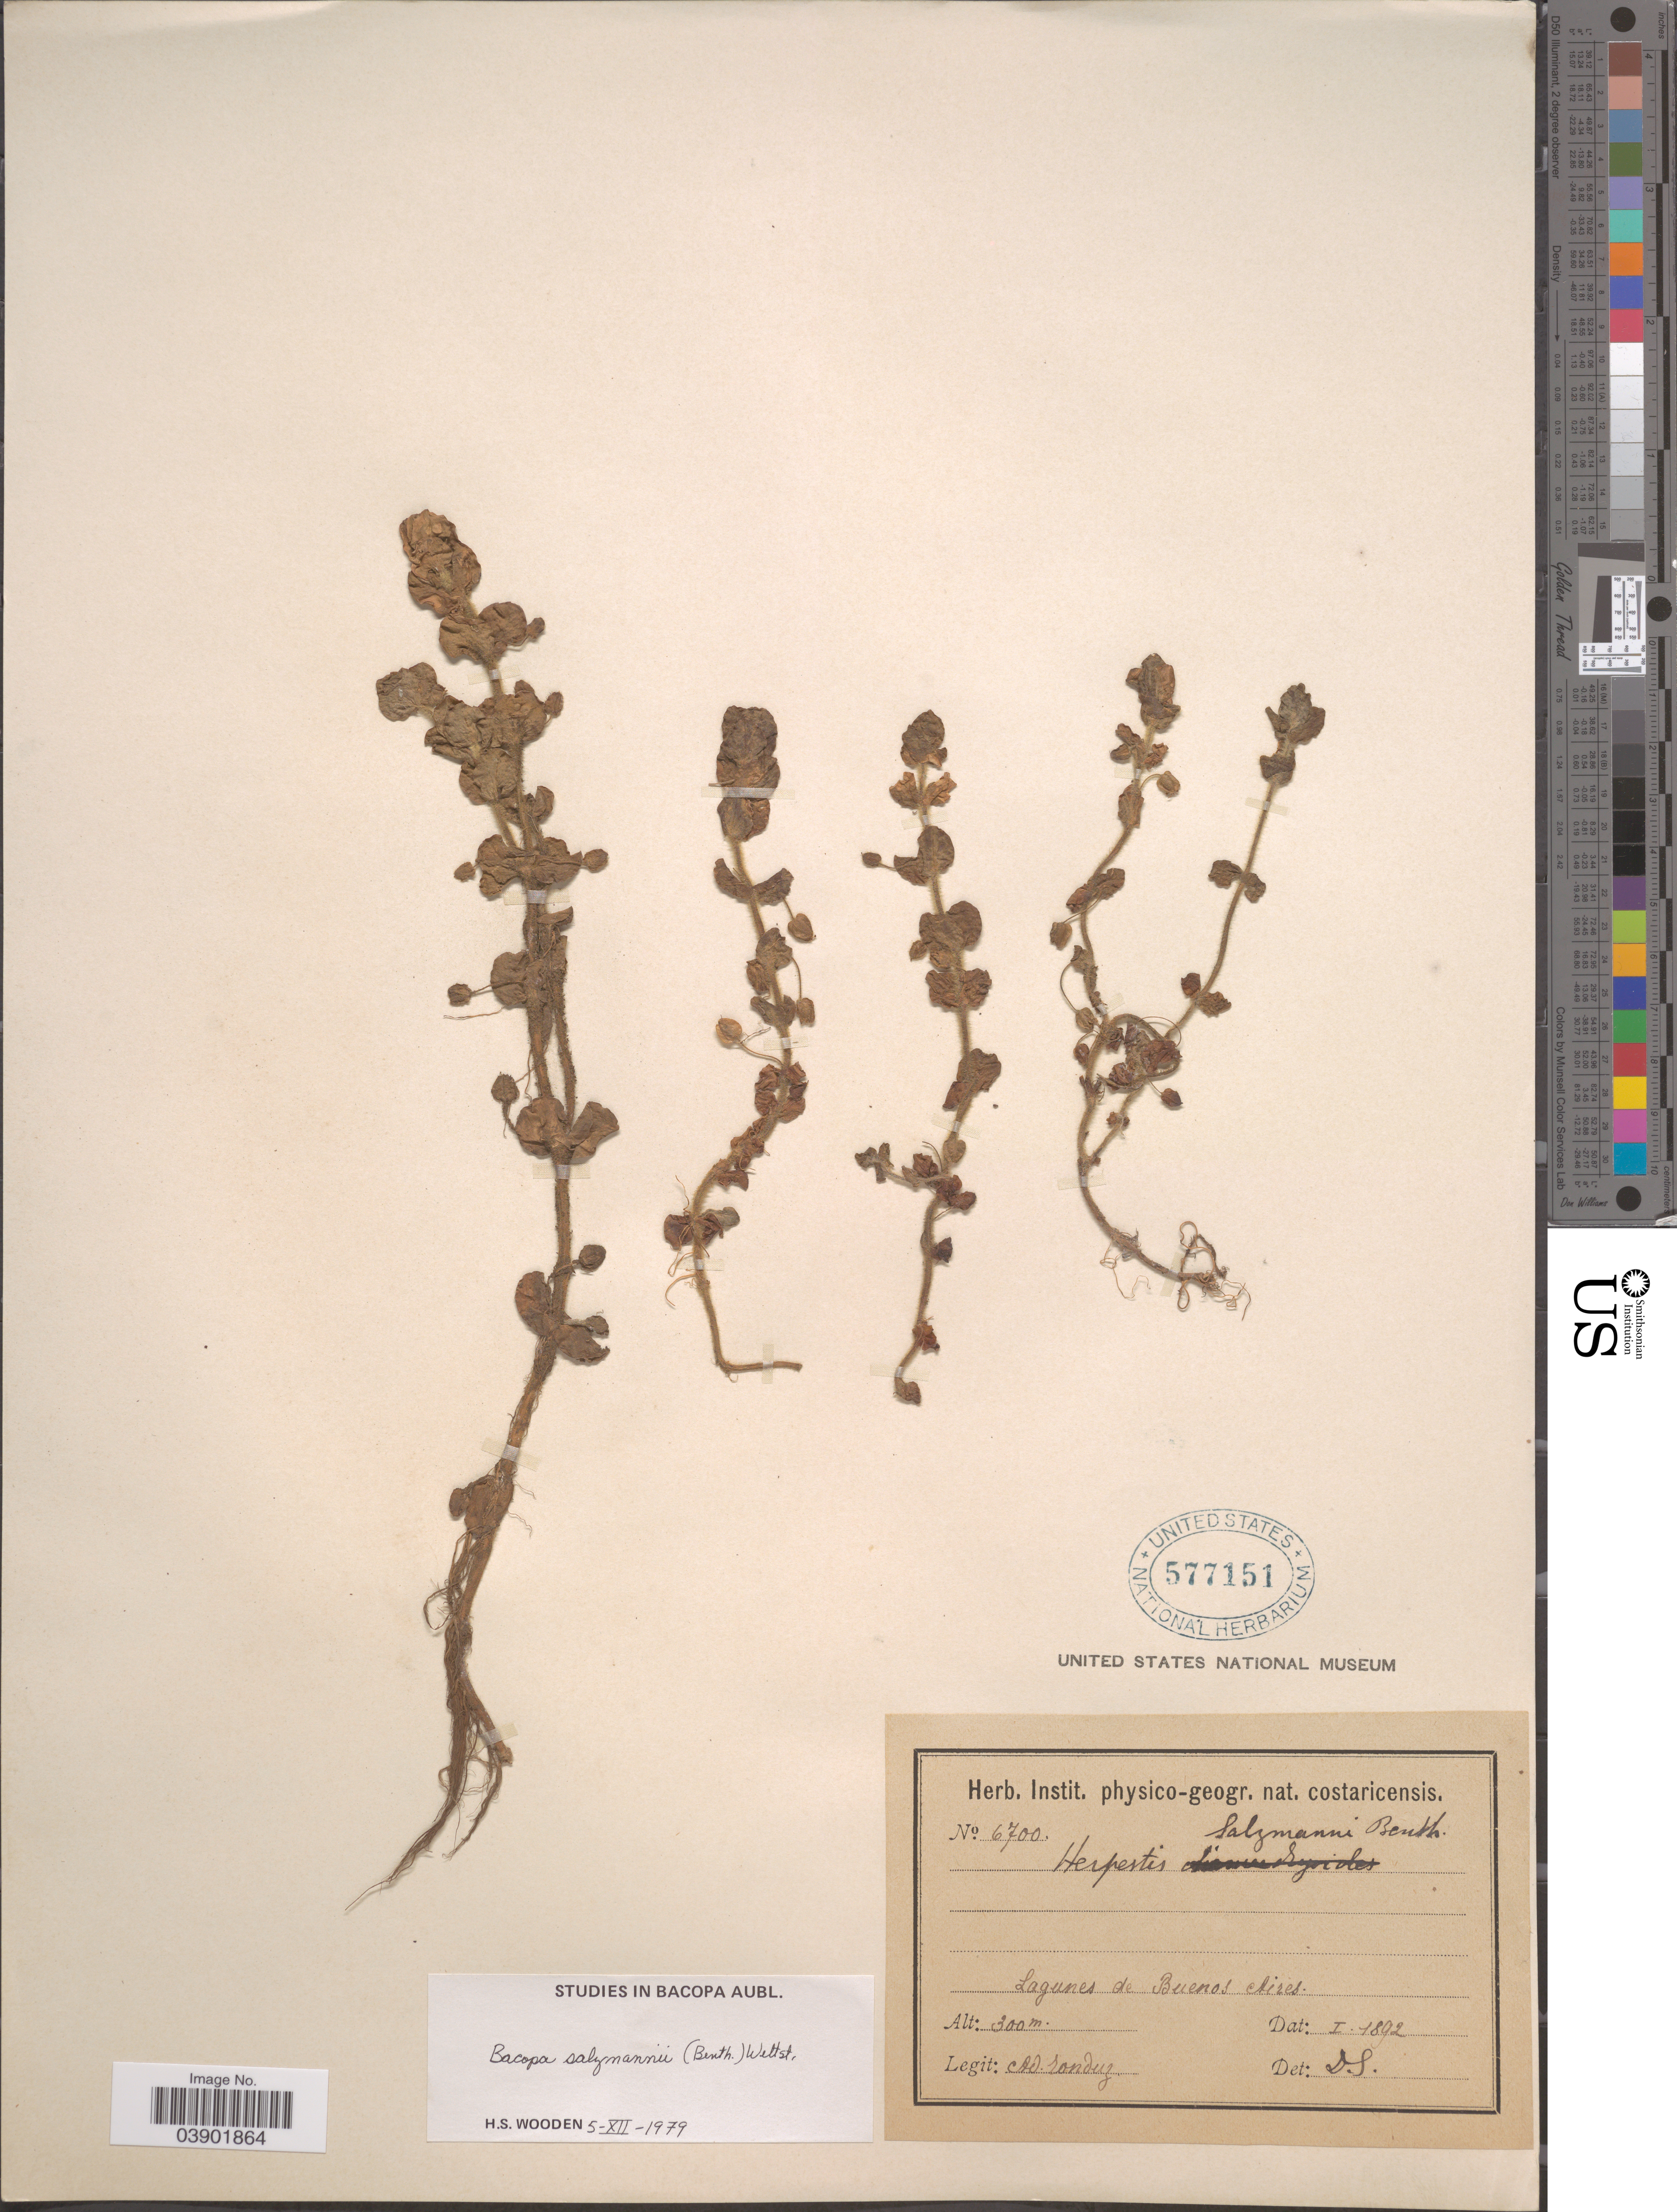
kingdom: Plantae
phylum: Tracheophyta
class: Magnoliopsida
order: Lamiales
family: Plantaginaceae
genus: Bacopa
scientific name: Bacopa salzmannii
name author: (Benth.) Wettst. ex Edwall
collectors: A. Tonduz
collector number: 6700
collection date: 1892-01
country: Costa Rica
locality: Lagunes de Buenos Aires.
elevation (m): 300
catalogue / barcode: US 577151